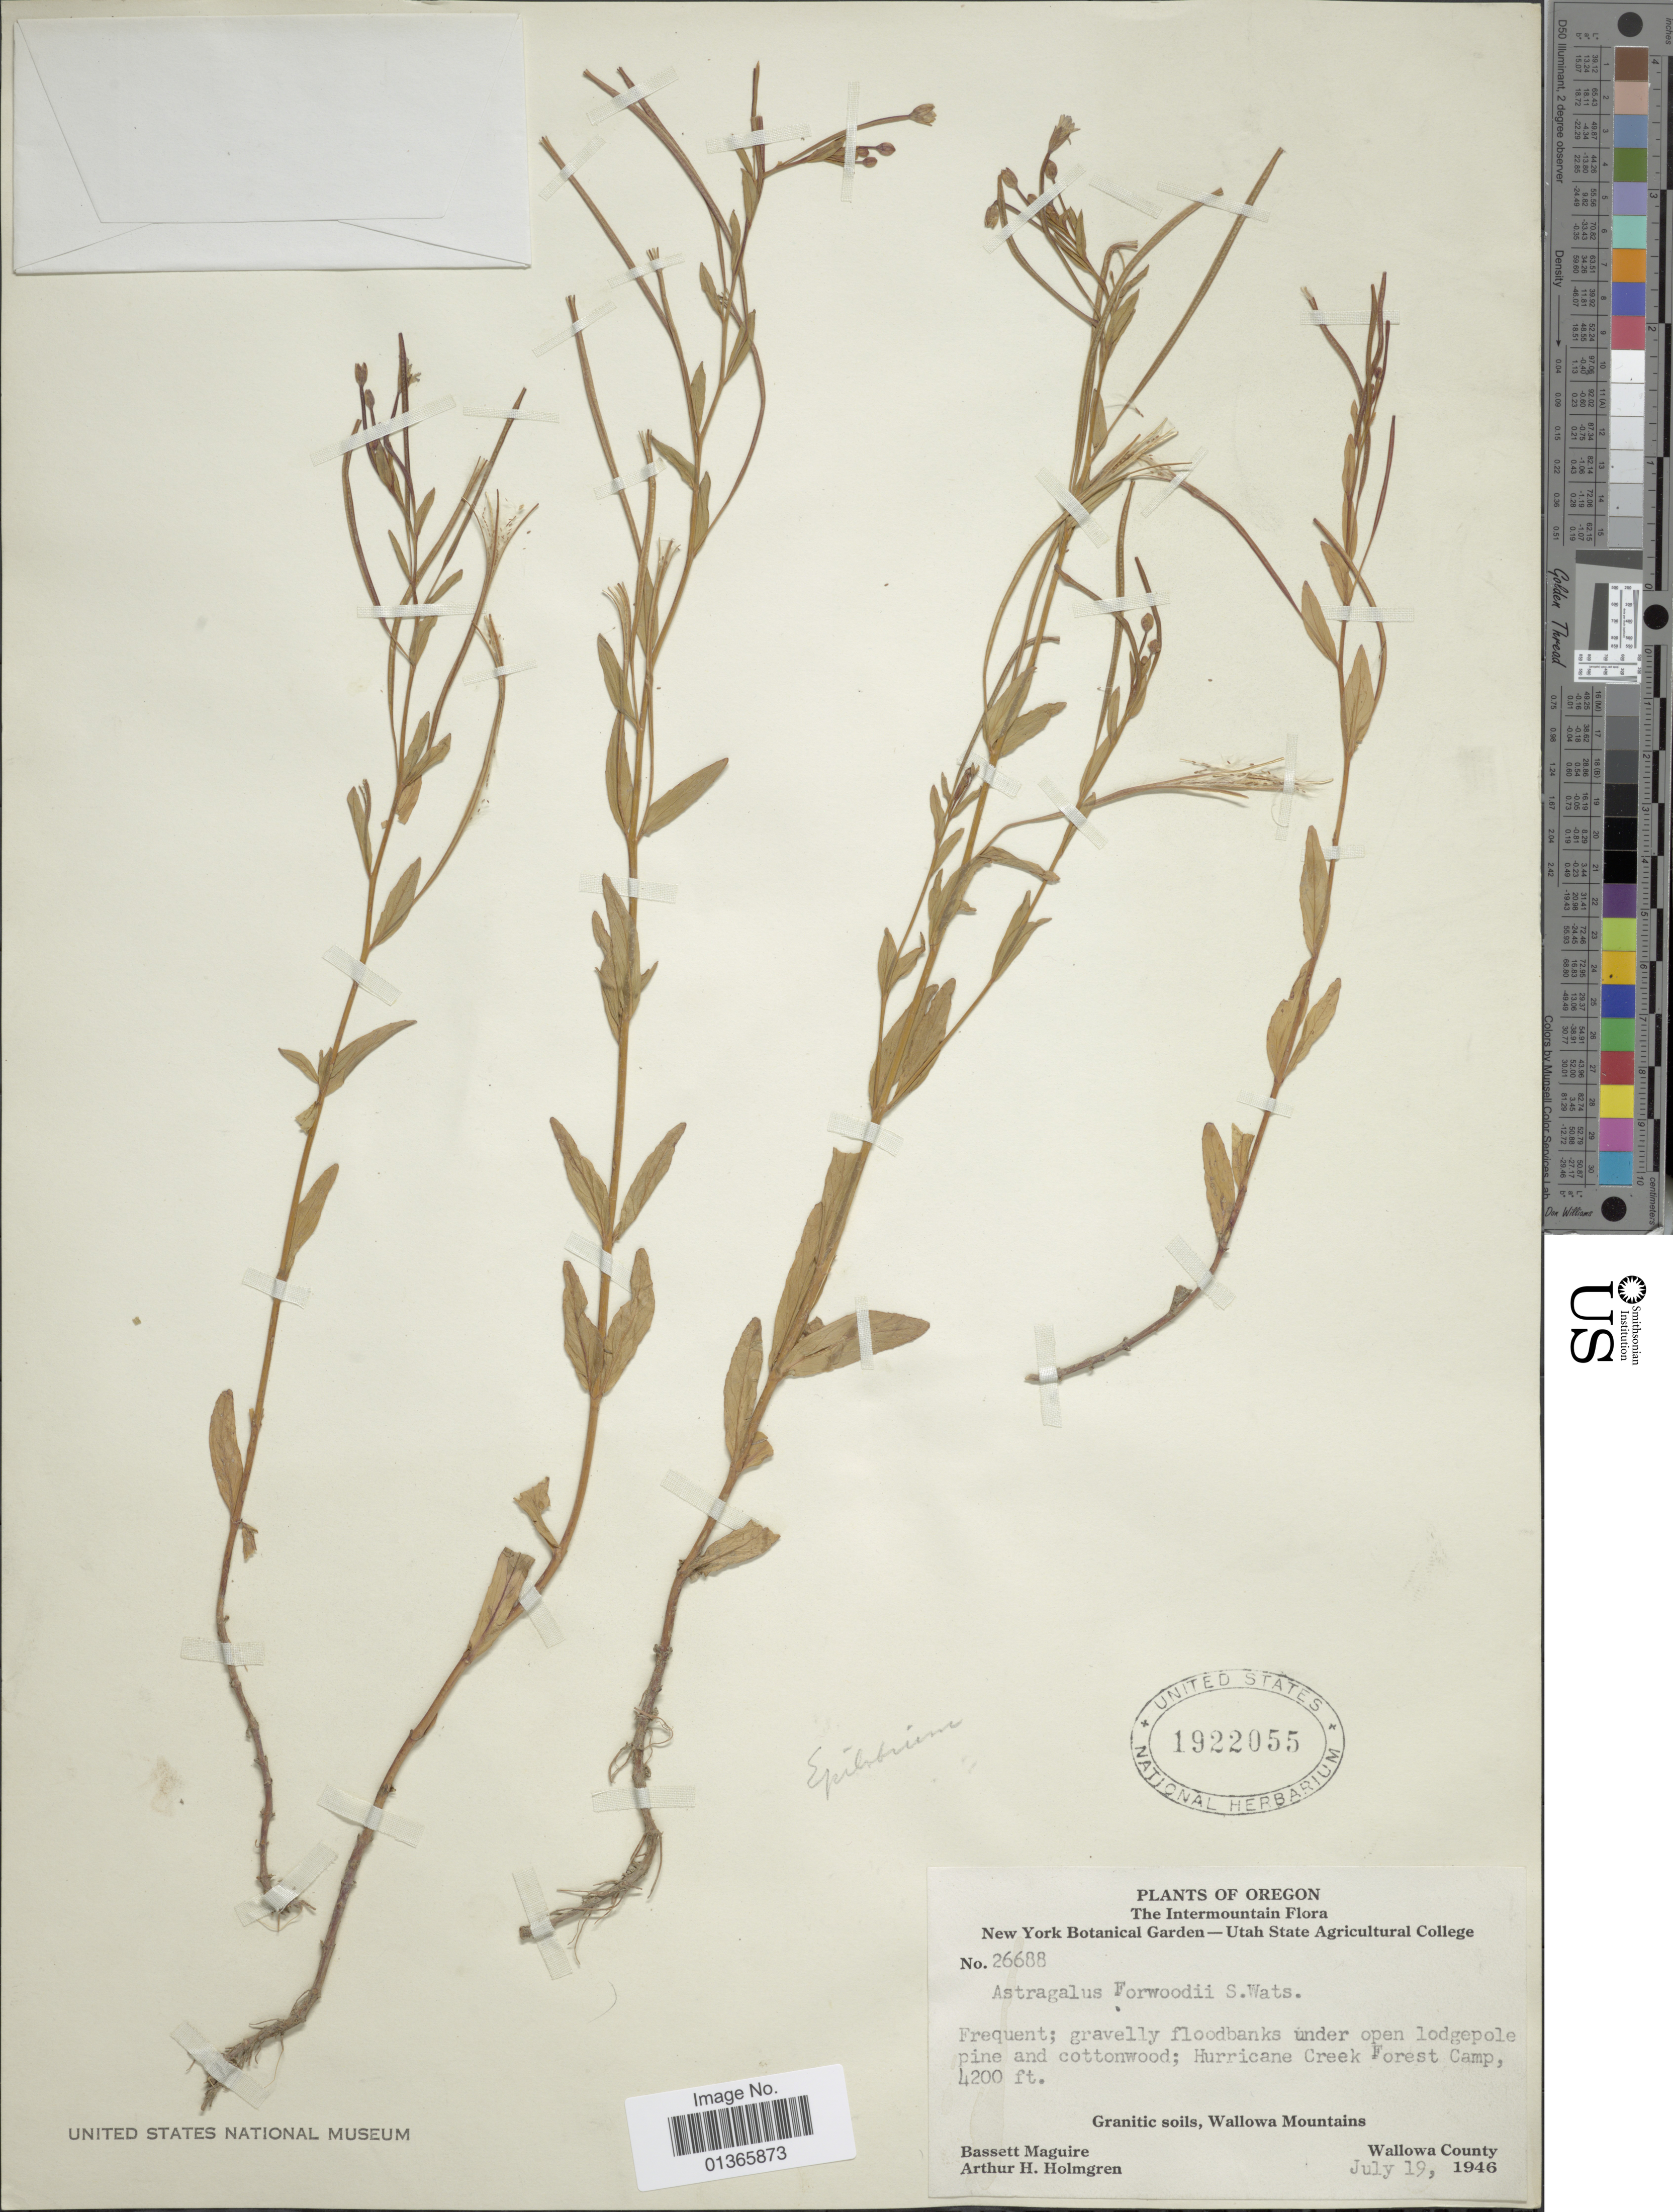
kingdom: Plantae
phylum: Tracheophyta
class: Magnoliopsida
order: Myrtales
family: Onagraceae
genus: Epilobium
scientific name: Epilobium sp.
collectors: B. Maguire & A. H. Holmgren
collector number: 26688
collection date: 1946-07-19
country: United States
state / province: Oregon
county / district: Wallowa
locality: The Intermountain flora. Hurricane Creek Forest Camp. Granitic soils, Wallowa Mountains, Wallowa County.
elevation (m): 1280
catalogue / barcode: US 1922055